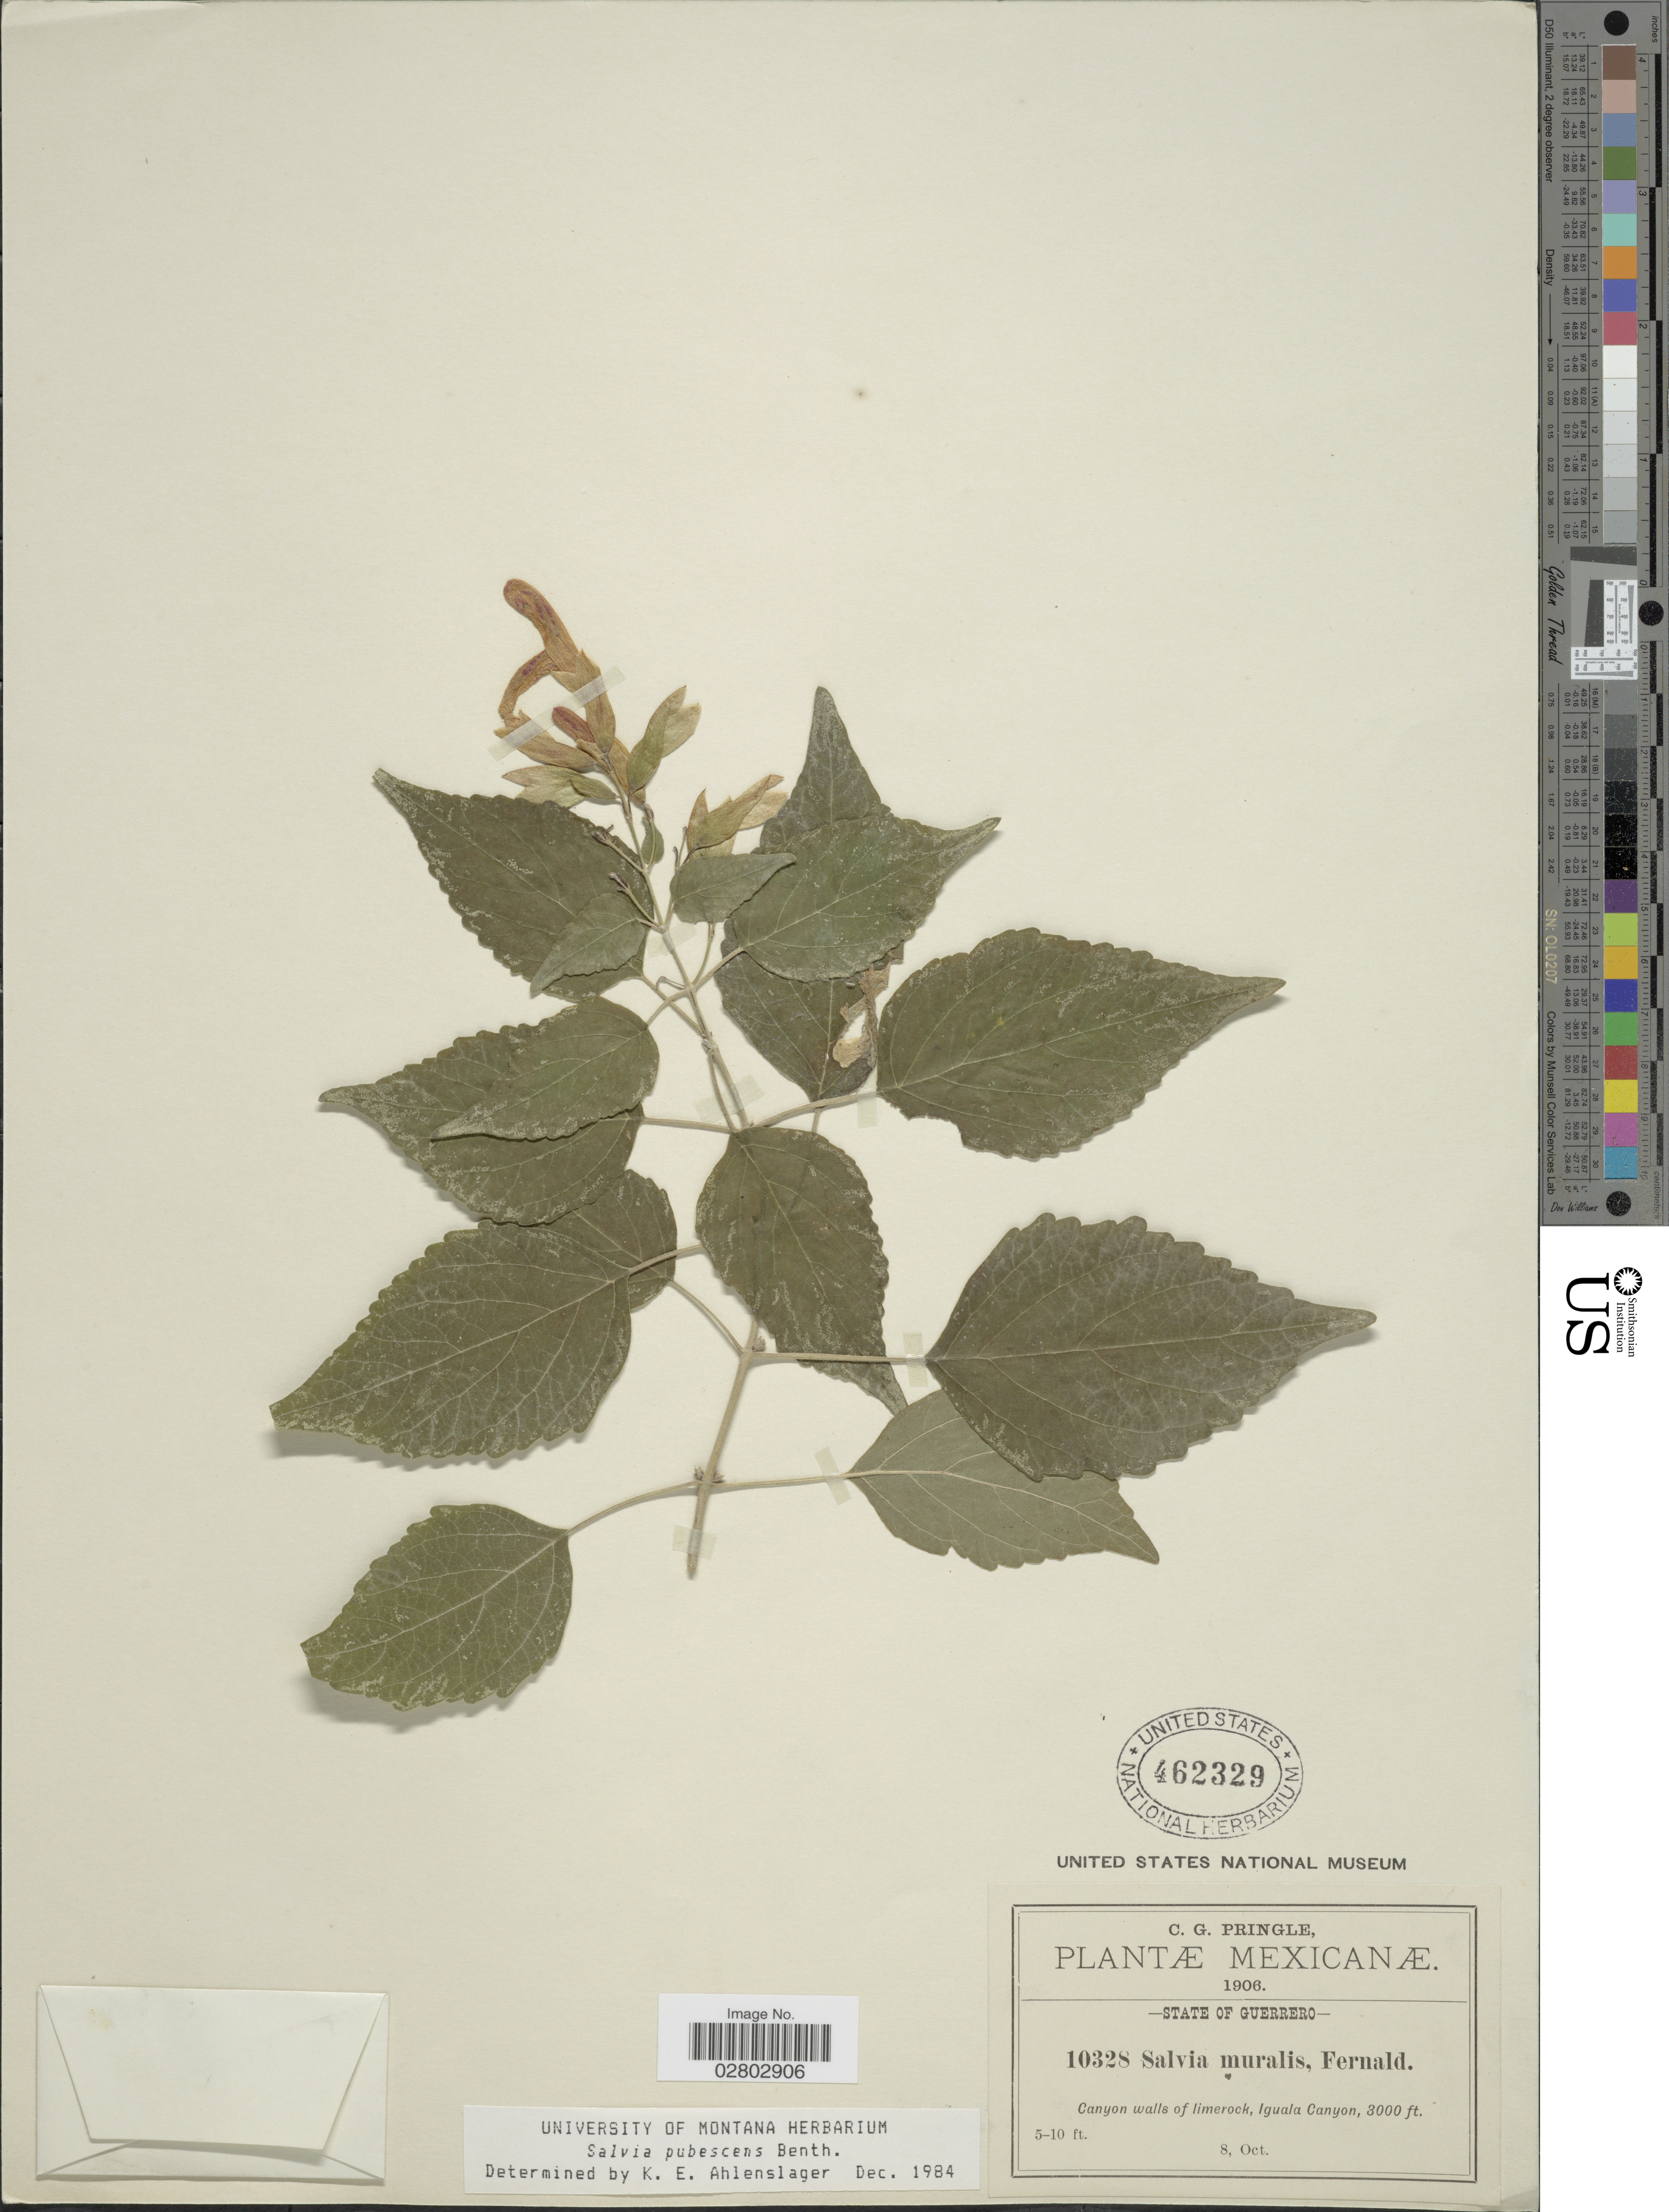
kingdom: Plantae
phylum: Tracheophyta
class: Magnoliopsida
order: Lamiales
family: Lamiaceae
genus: Salvia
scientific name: Salvia pubescens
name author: Benth.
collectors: C. G. Pringle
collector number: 10328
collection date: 1906-10-08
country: Mexico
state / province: Guerrero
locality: State of Guerrero, Canyon walls of limerock, Iguala Canyon.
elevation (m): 914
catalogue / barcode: US 462329